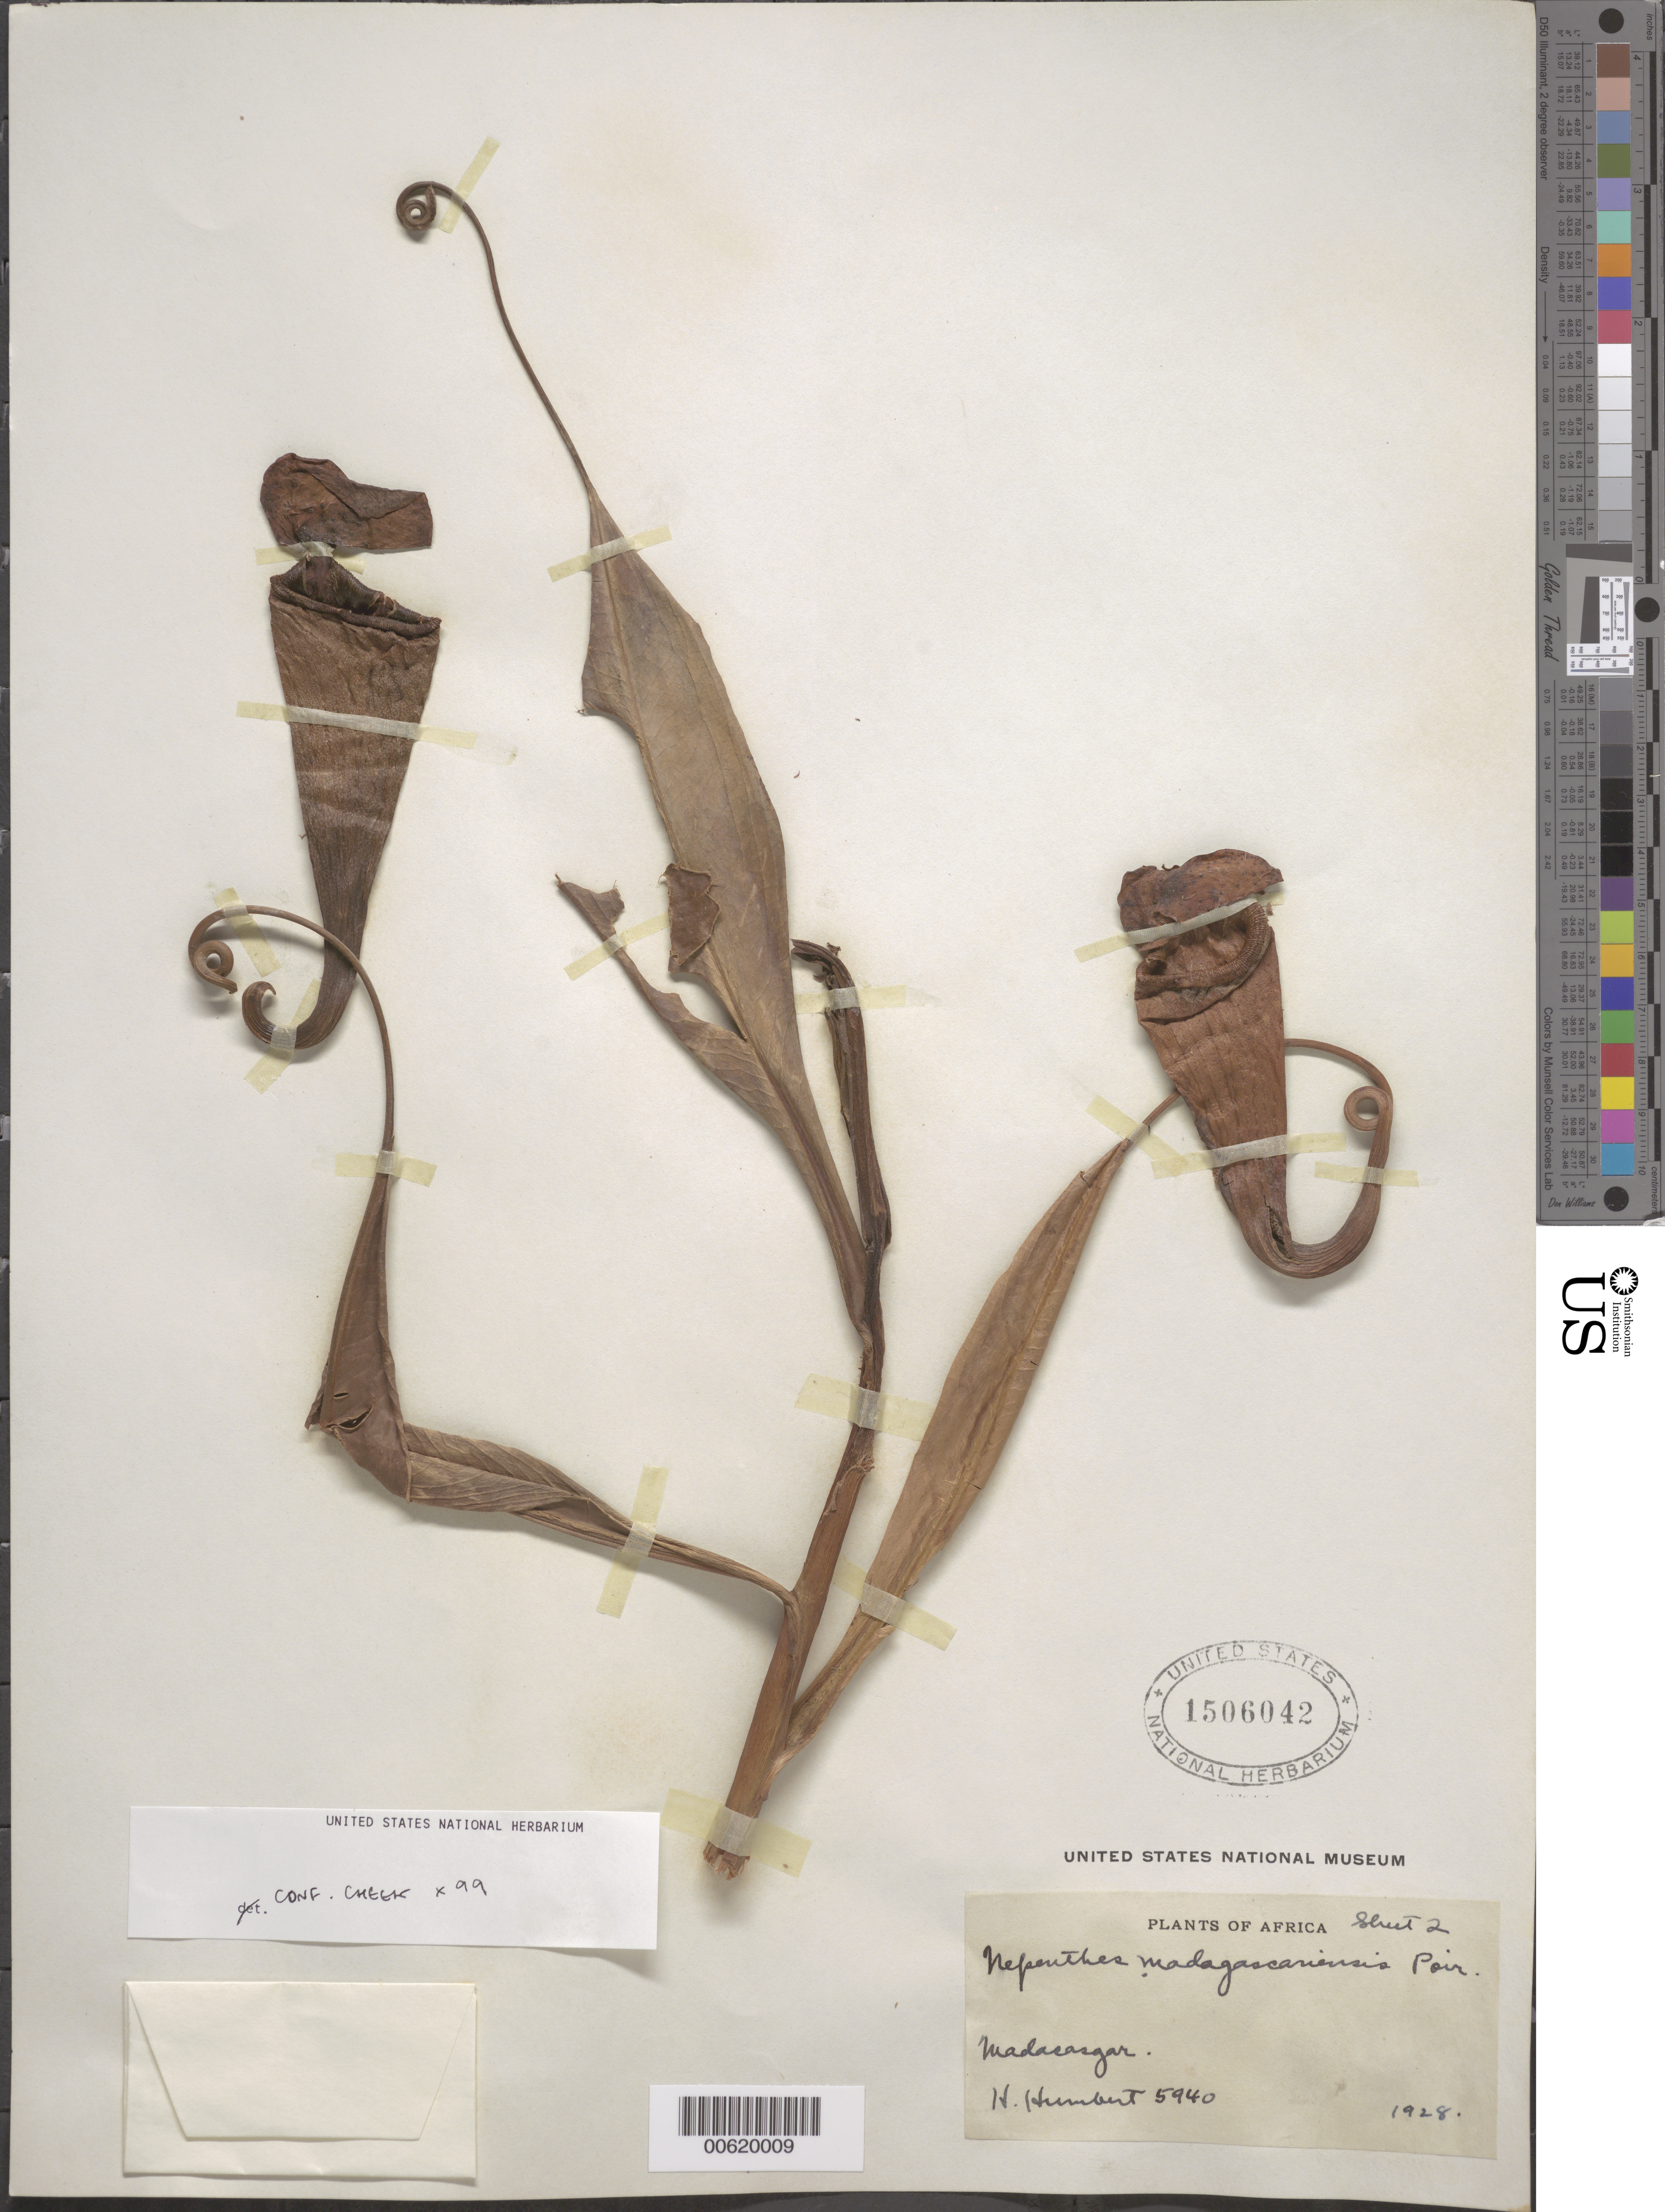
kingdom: Plantae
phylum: Tracheophyta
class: Magnoliopsida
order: Caryophyllales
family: Nepenthaceae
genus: Nepenthes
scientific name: Nepenthes madagascariensis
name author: Poir.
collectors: H. Humbert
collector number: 5940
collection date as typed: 1928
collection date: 1928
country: Madagascar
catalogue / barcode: US 1506042